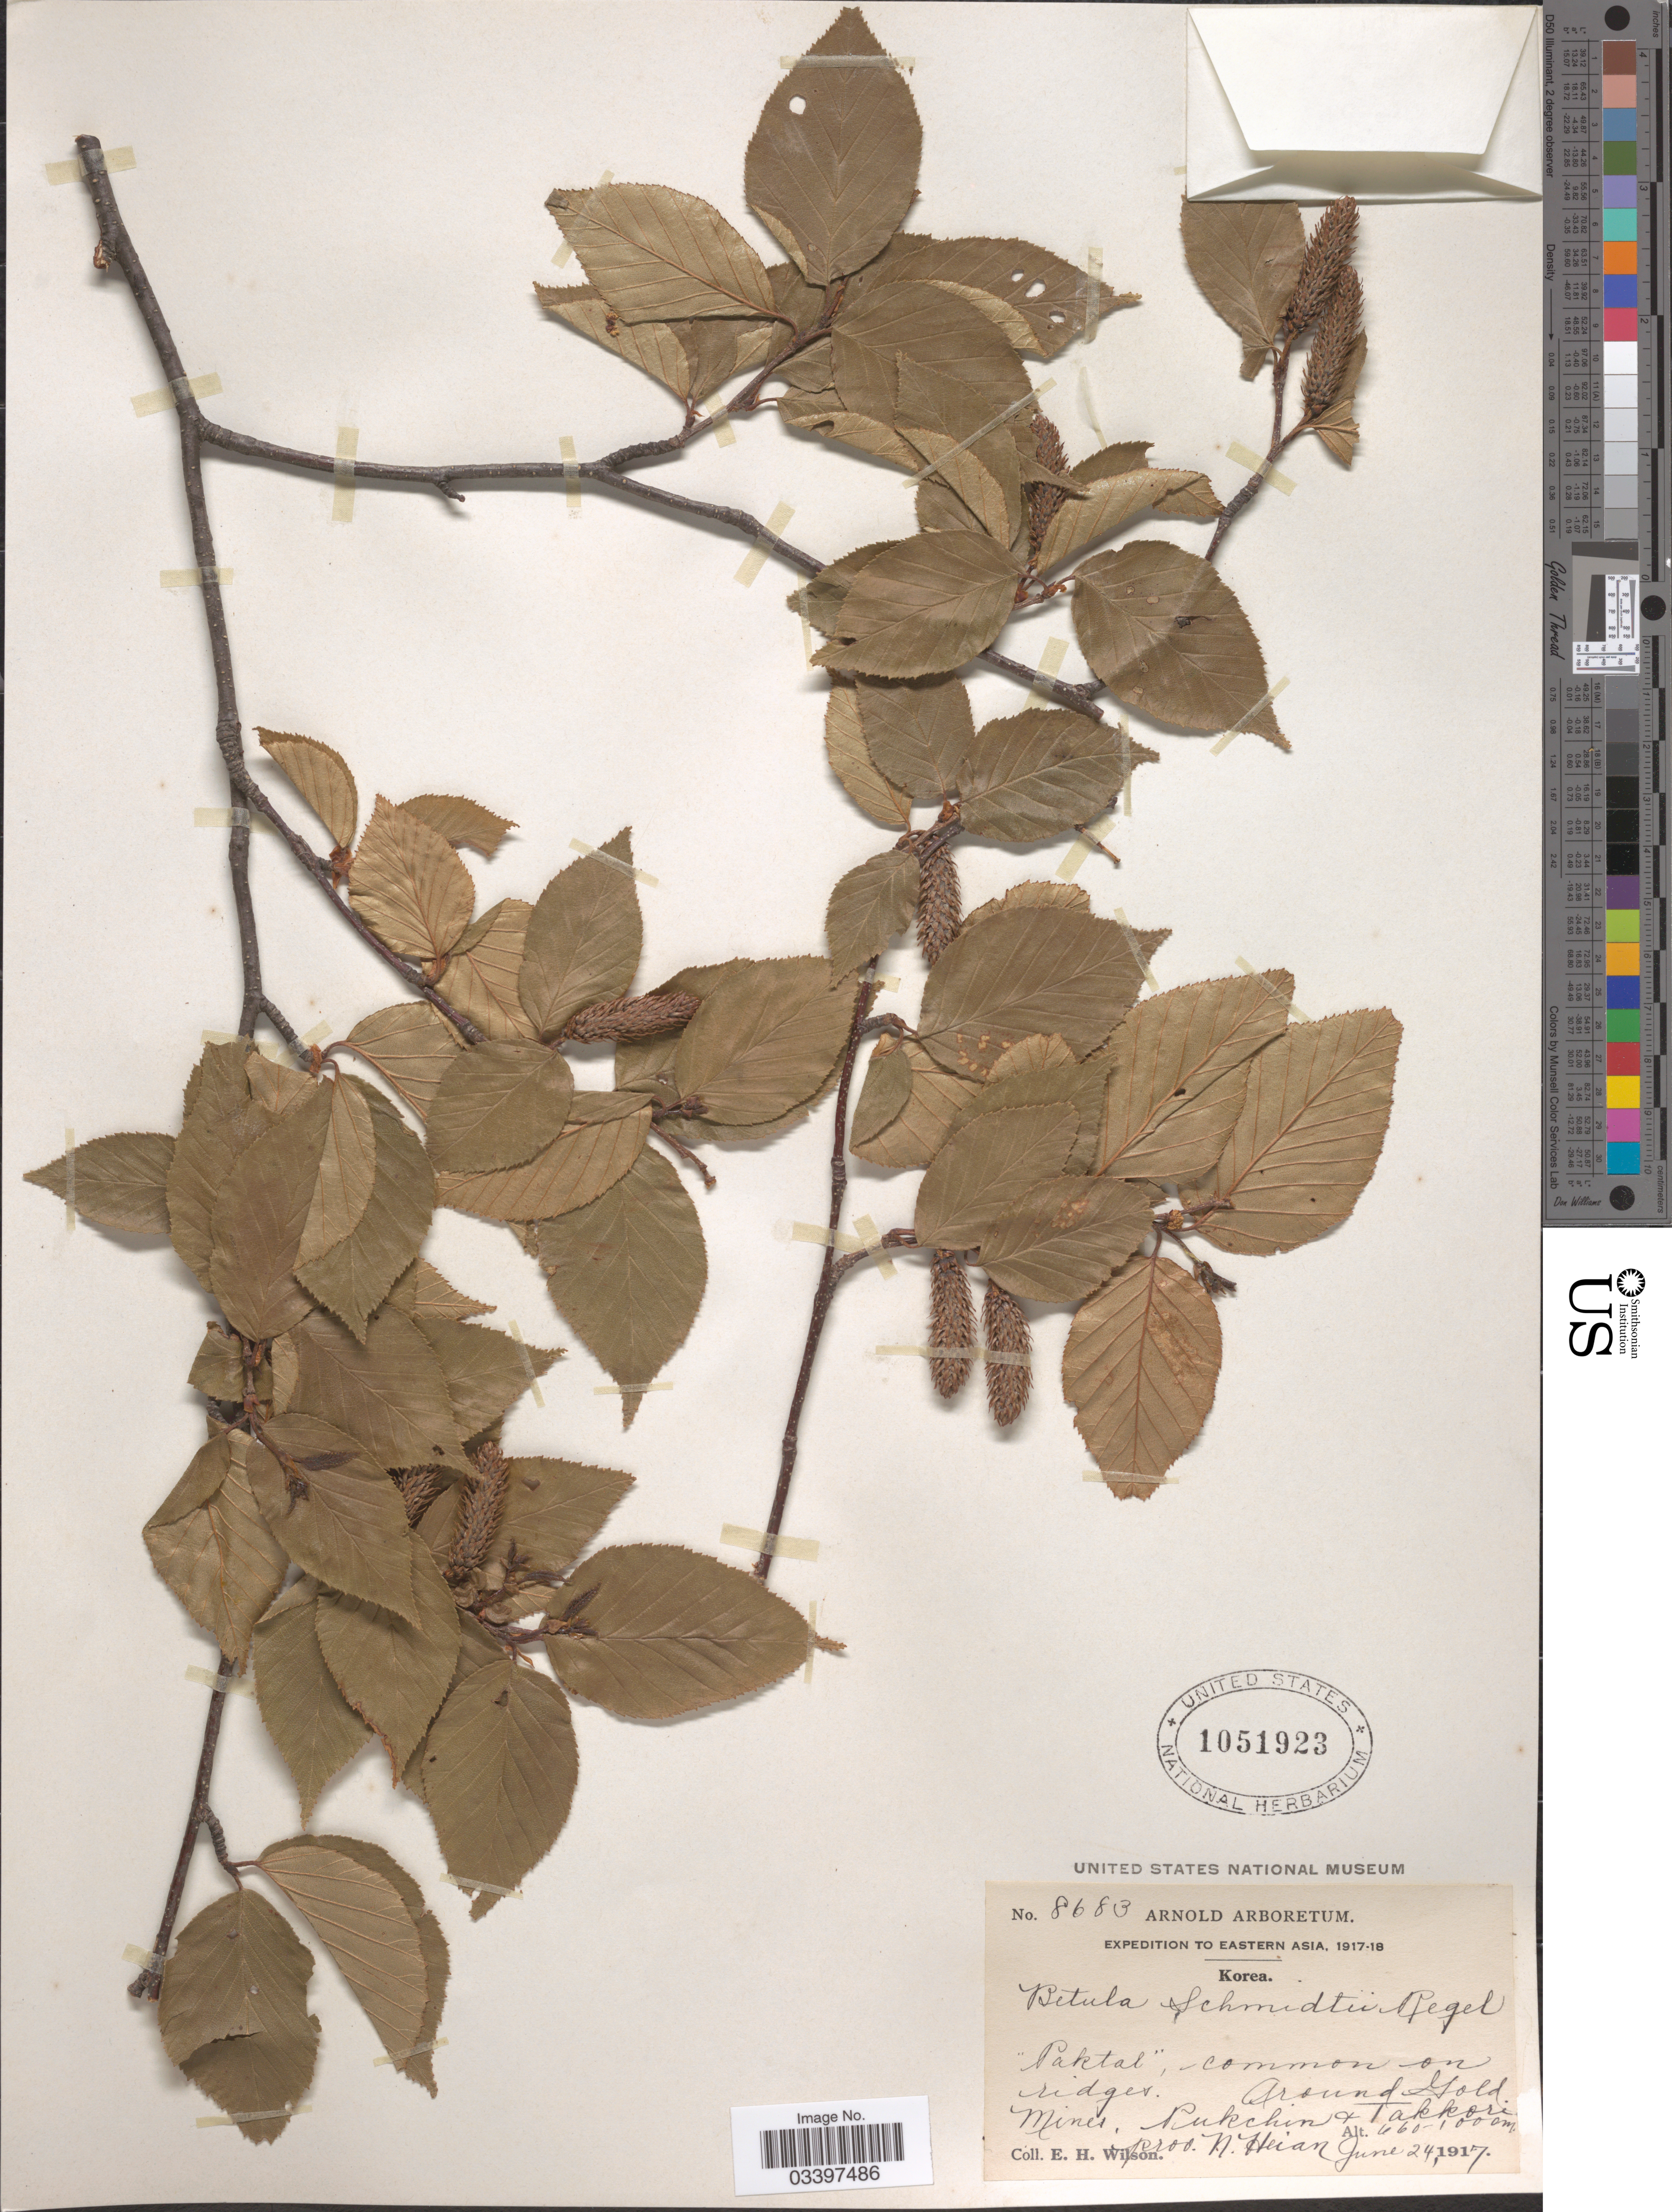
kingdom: Plantae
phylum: Tracheophyta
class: Magnoliopsida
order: Fagales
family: Betulaceae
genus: Betula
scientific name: Betula schmidtii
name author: Regel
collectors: E. Wilson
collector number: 8683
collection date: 1917-06-24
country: North Korea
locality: Around Gold Mines. Pukchin & Takkori prov. N. Heian.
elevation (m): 660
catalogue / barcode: US 1051923